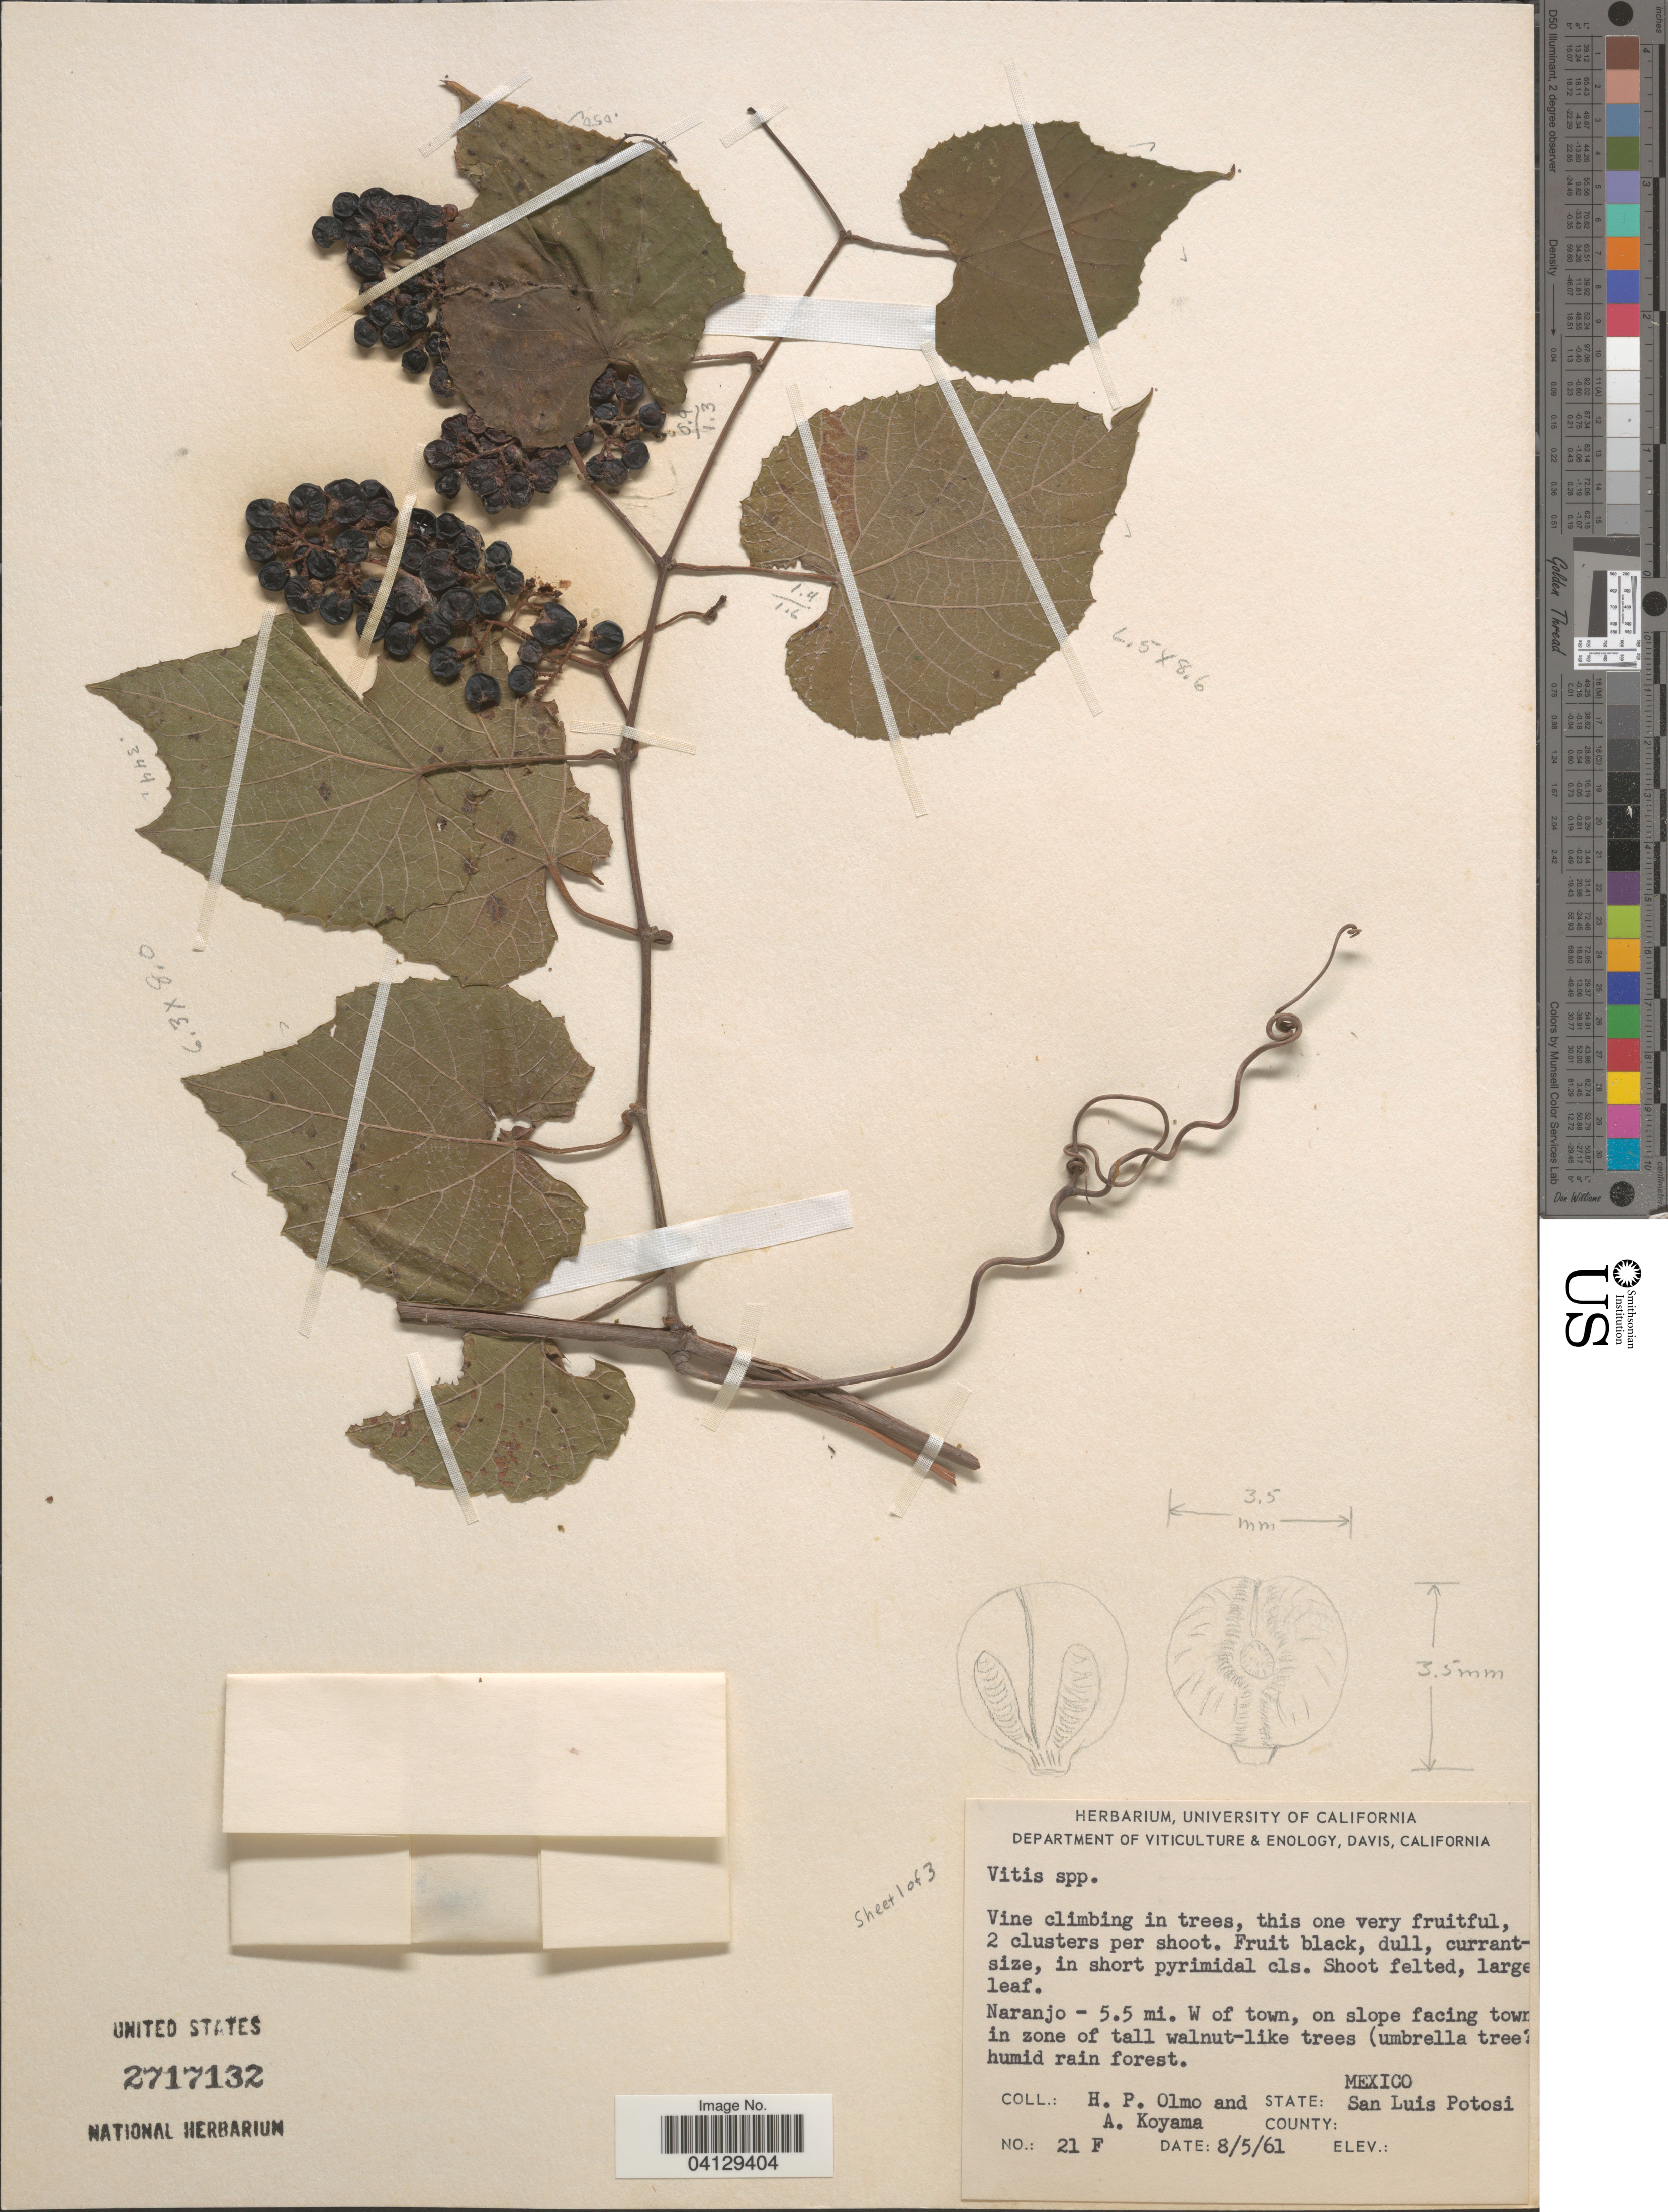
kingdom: Plantae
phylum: Tracheophyta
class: Magnoliopsida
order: Vitales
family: Vitaceae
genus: Vitis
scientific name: Vitis sp.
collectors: H. Olmo & A. Koyama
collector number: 21F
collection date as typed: Transcribed d/m/y: 5/8/61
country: Mexico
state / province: San Luis Potosí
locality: Naranjo - 5.5 mi. W of town, on slope facing town.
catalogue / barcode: US 2717132